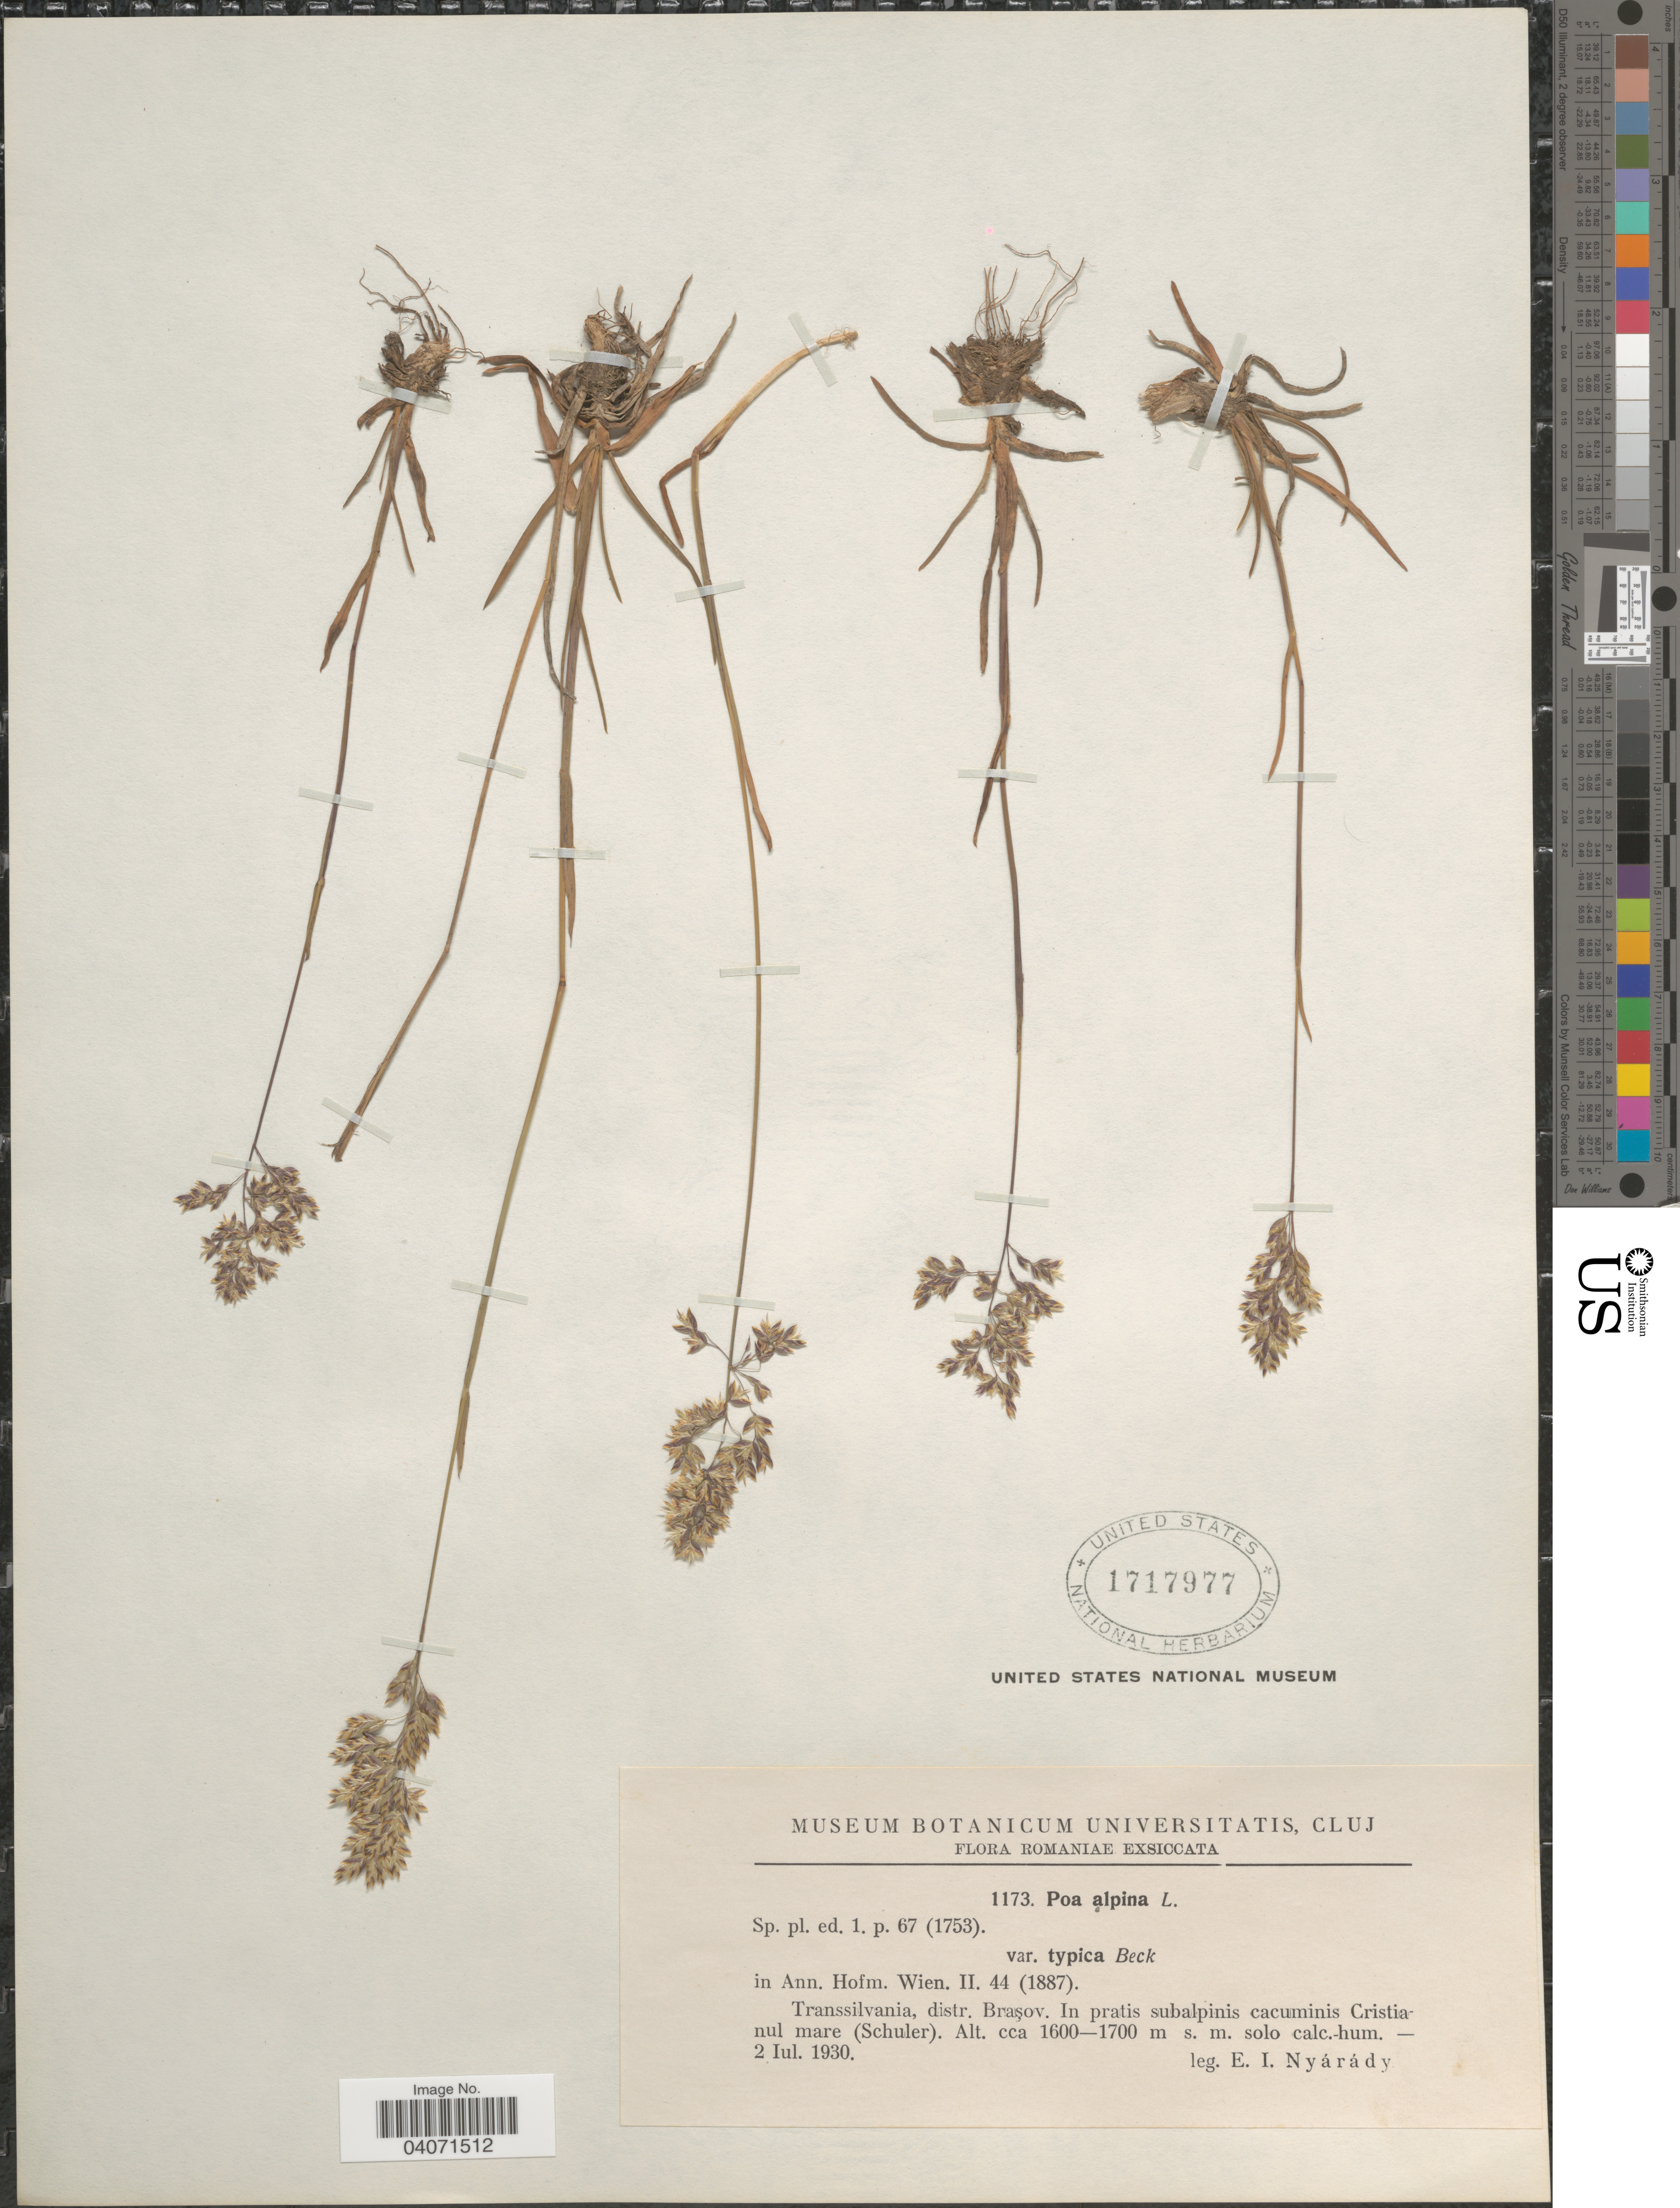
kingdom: Plantae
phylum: Tracheophyta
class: Liliopsida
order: Poales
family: Poaceae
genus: Poa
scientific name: Poa alpina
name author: L.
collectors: E. Nyárády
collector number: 1173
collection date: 1930-07-02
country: Romania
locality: Transsilvania, distr. Braşov. In pratis subalpinis cacuminis Cristianul mare (Schuler).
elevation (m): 1600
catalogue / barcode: US 1717977